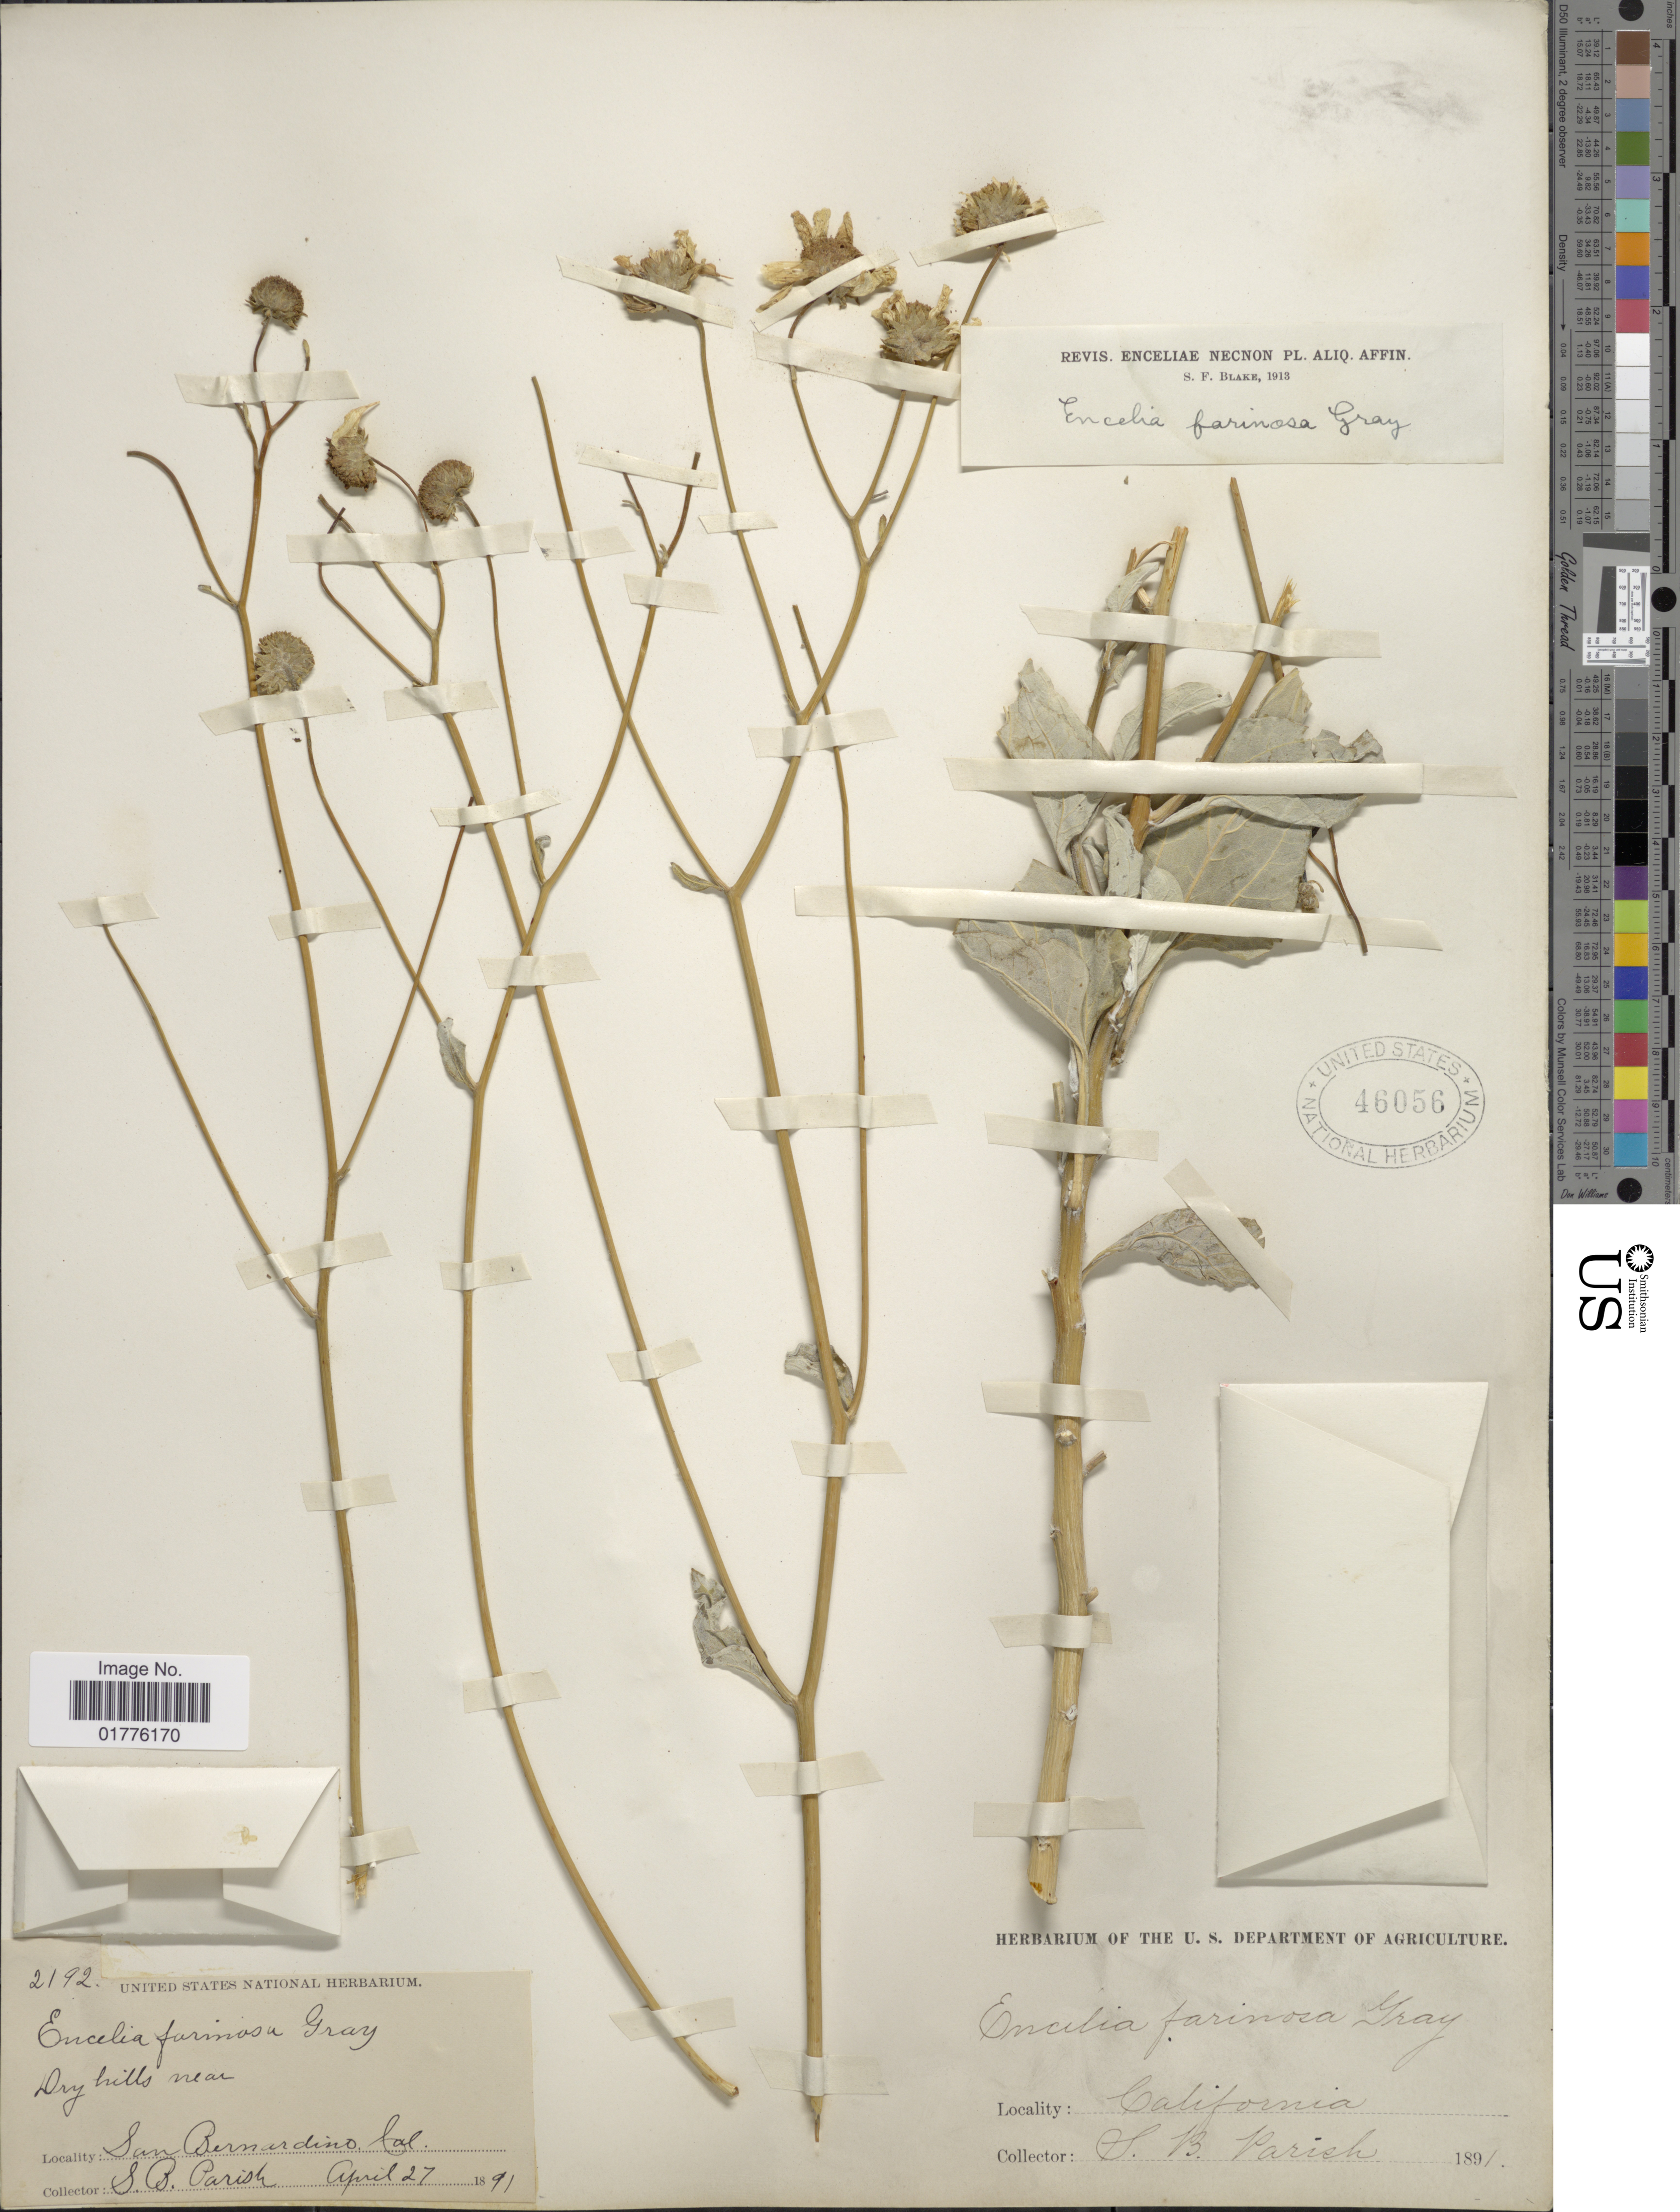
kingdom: Plantae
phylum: Tracheophyta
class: Magnoliopsida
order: Asterales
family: Asteraceae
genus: Encelia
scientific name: Encelia farinosa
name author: A. Gray ex Torr. in Emory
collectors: S. B. Parish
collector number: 2192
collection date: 1891-04-27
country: United States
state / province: California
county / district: San Bernardino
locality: San Bernardino, Cal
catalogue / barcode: US 46056